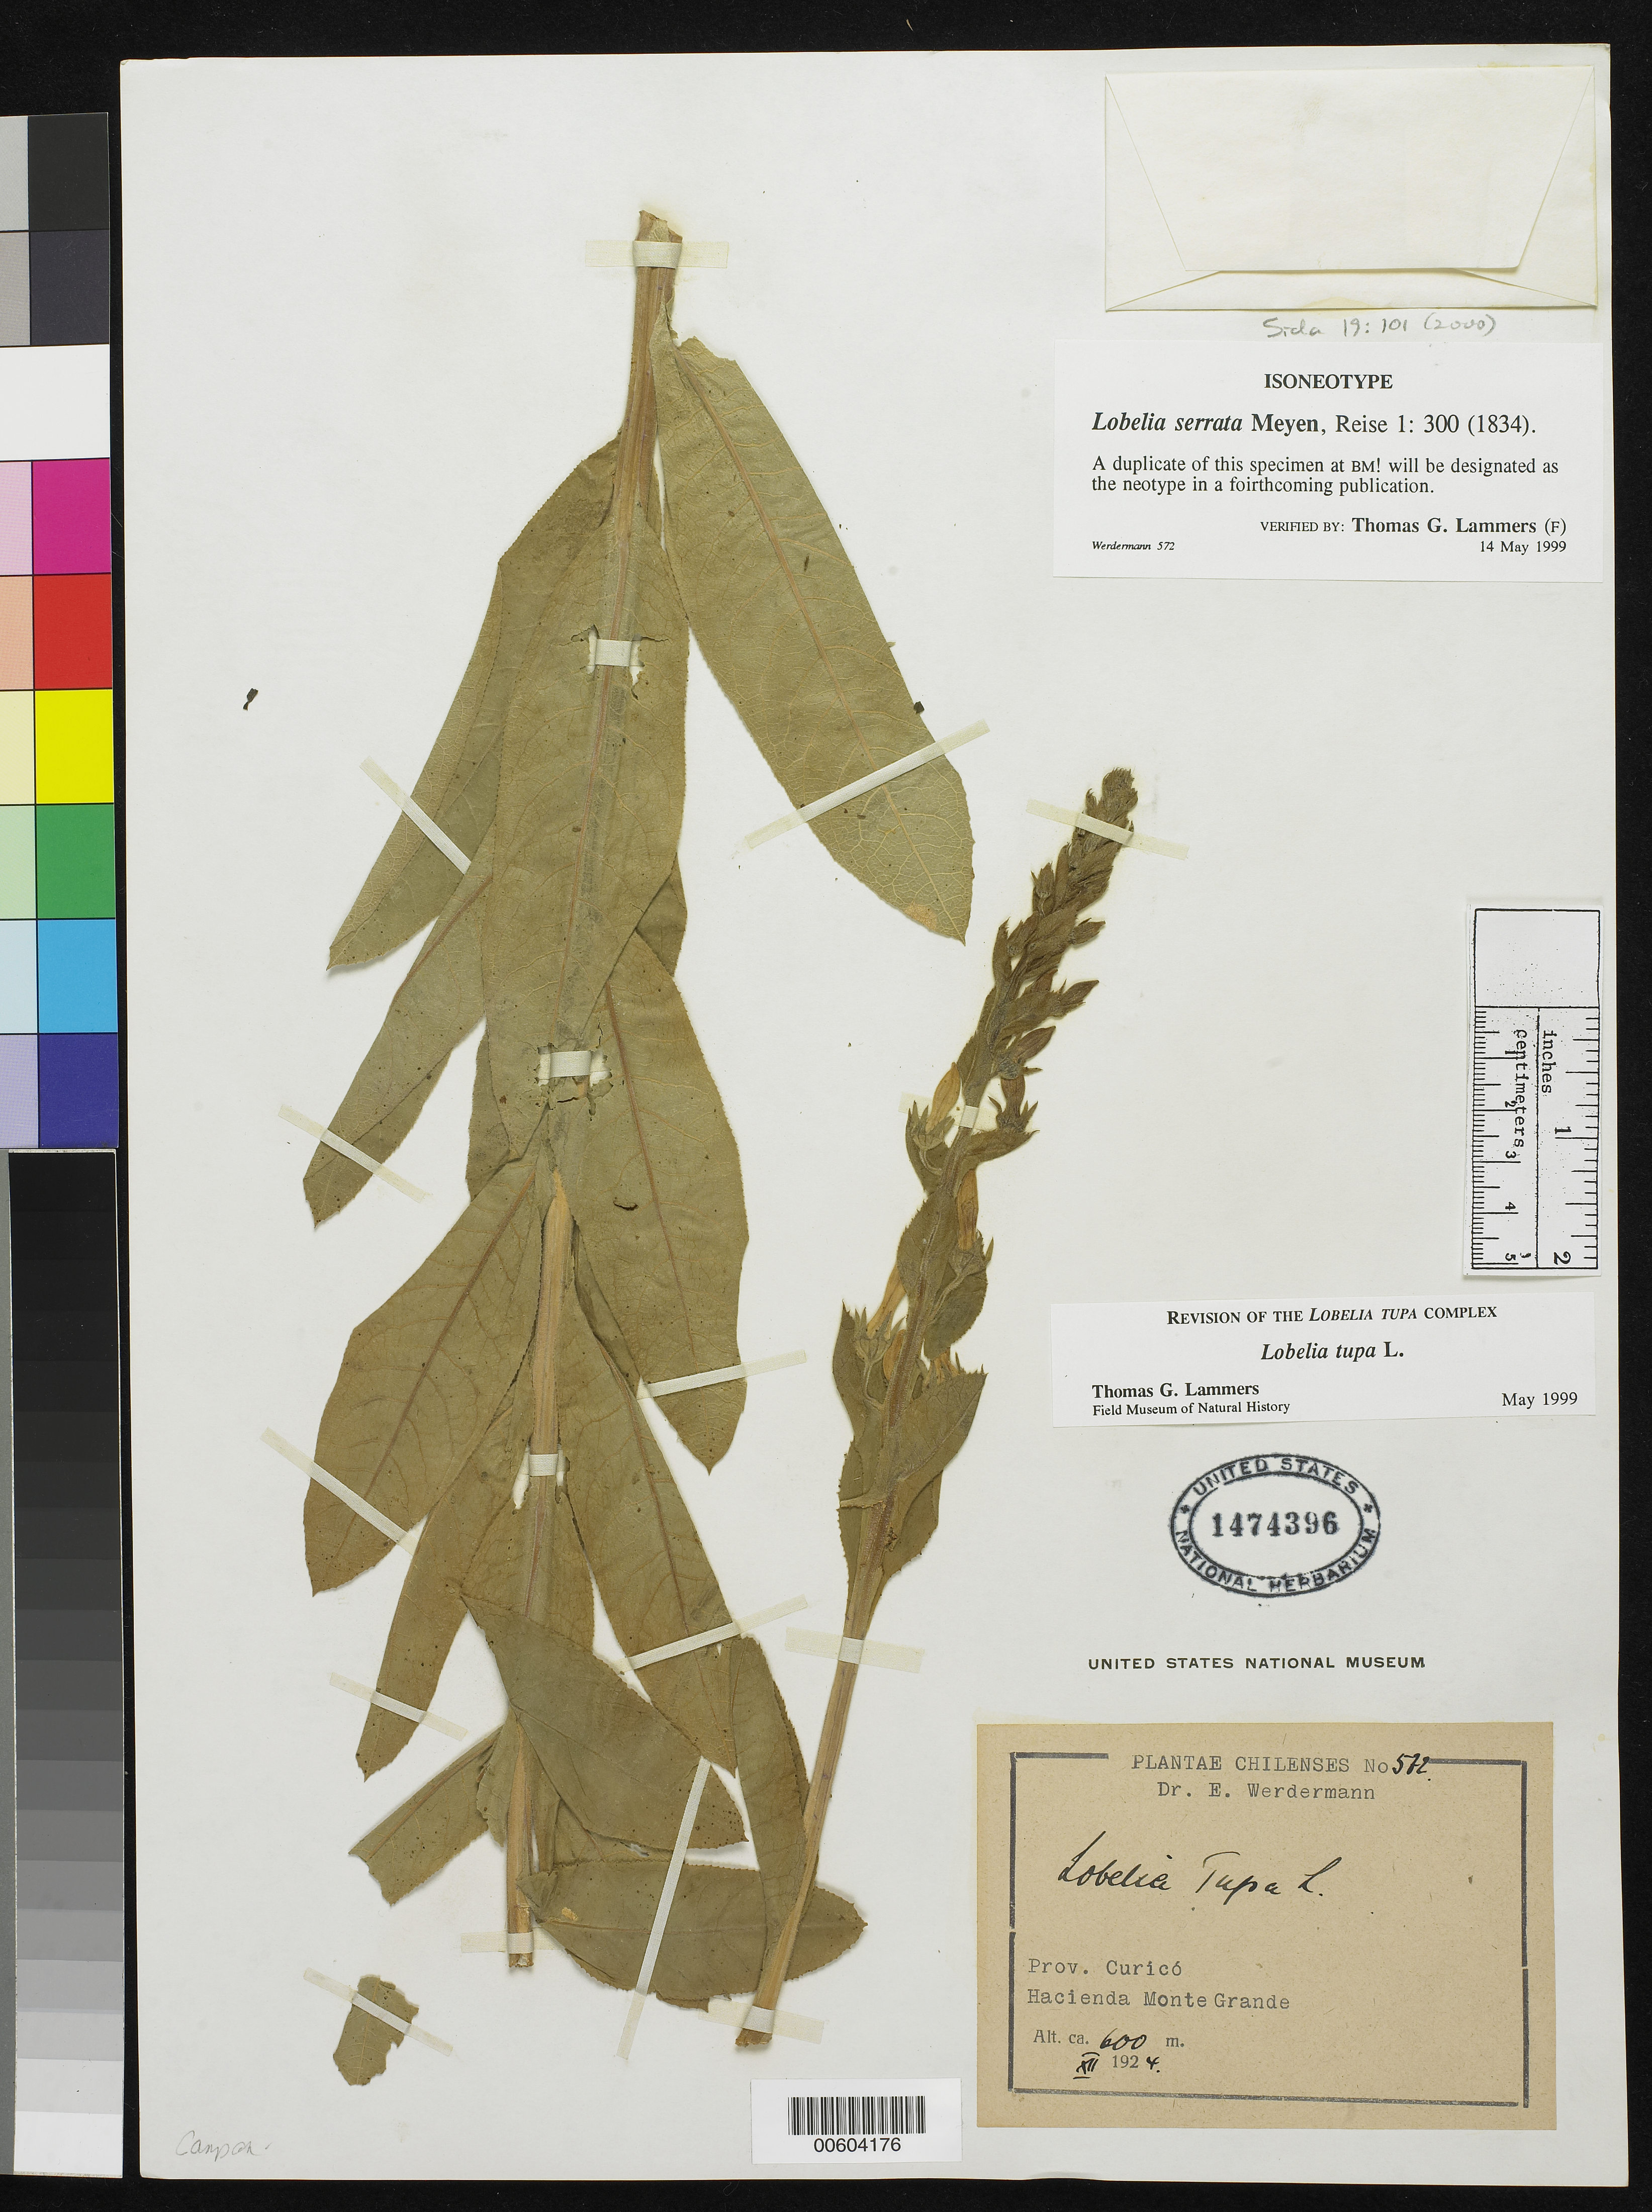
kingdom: Plantae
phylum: Tracheophyta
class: Magnoliopsida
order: Asterales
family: Campanulaceae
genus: Lobelia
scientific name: Lobelia serrata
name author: Meyen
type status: Isoneotype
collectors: E. Werdermann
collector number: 572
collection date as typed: Dec 1924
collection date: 1924-12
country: Chile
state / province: Maule (VII)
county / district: Curicó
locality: Prov. Curicó, Haciendo Monte Grande.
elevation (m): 600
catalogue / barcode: US 1474396